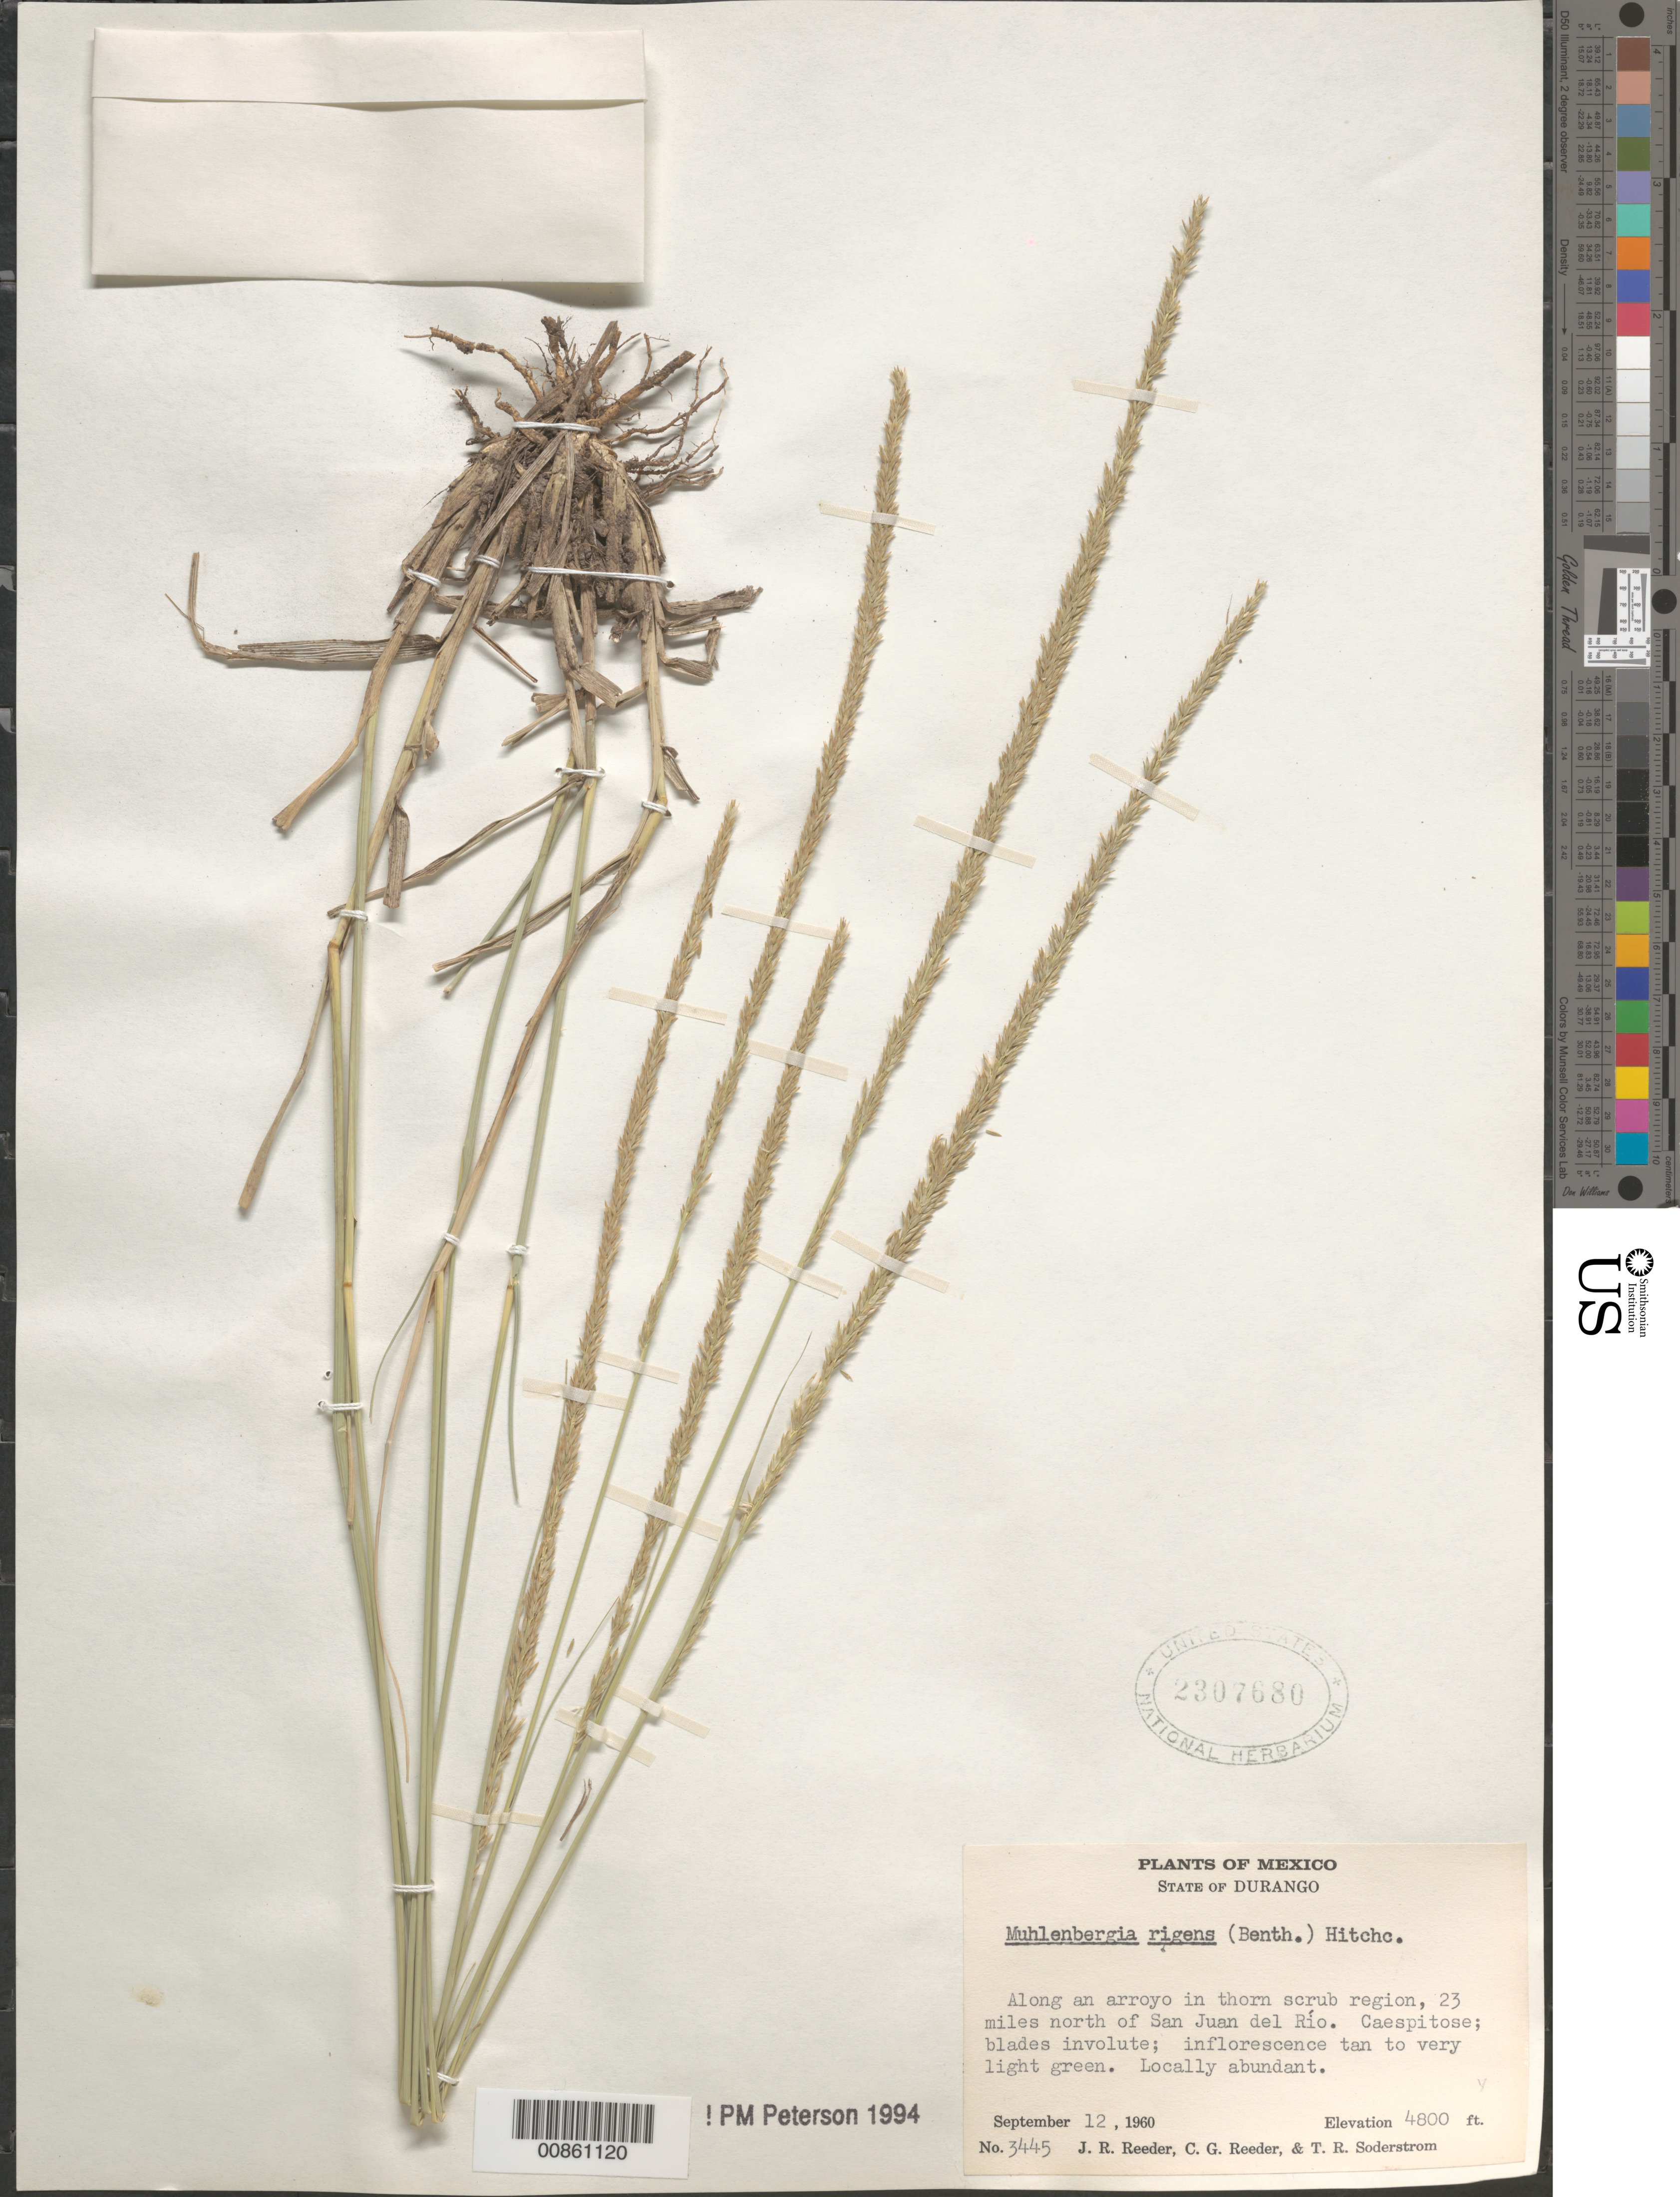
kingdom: Plantae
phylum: Tracheophyta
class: Liliopsida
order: Poales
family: Poaceae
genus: Muhlenbergia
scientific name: Muhlenbergia rigens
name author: (Benth.) Hitchc.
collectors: J. R. Reeder, C. G. Reeder & T. R. Soderstrom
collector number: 3445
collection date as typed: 12 Sep 1960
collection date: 1960-09-12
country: Mexico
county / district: Rodeo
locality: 23 mi N of San Juan del Río, mpio. Rodeo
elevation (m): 1780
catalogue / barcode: US 2307680